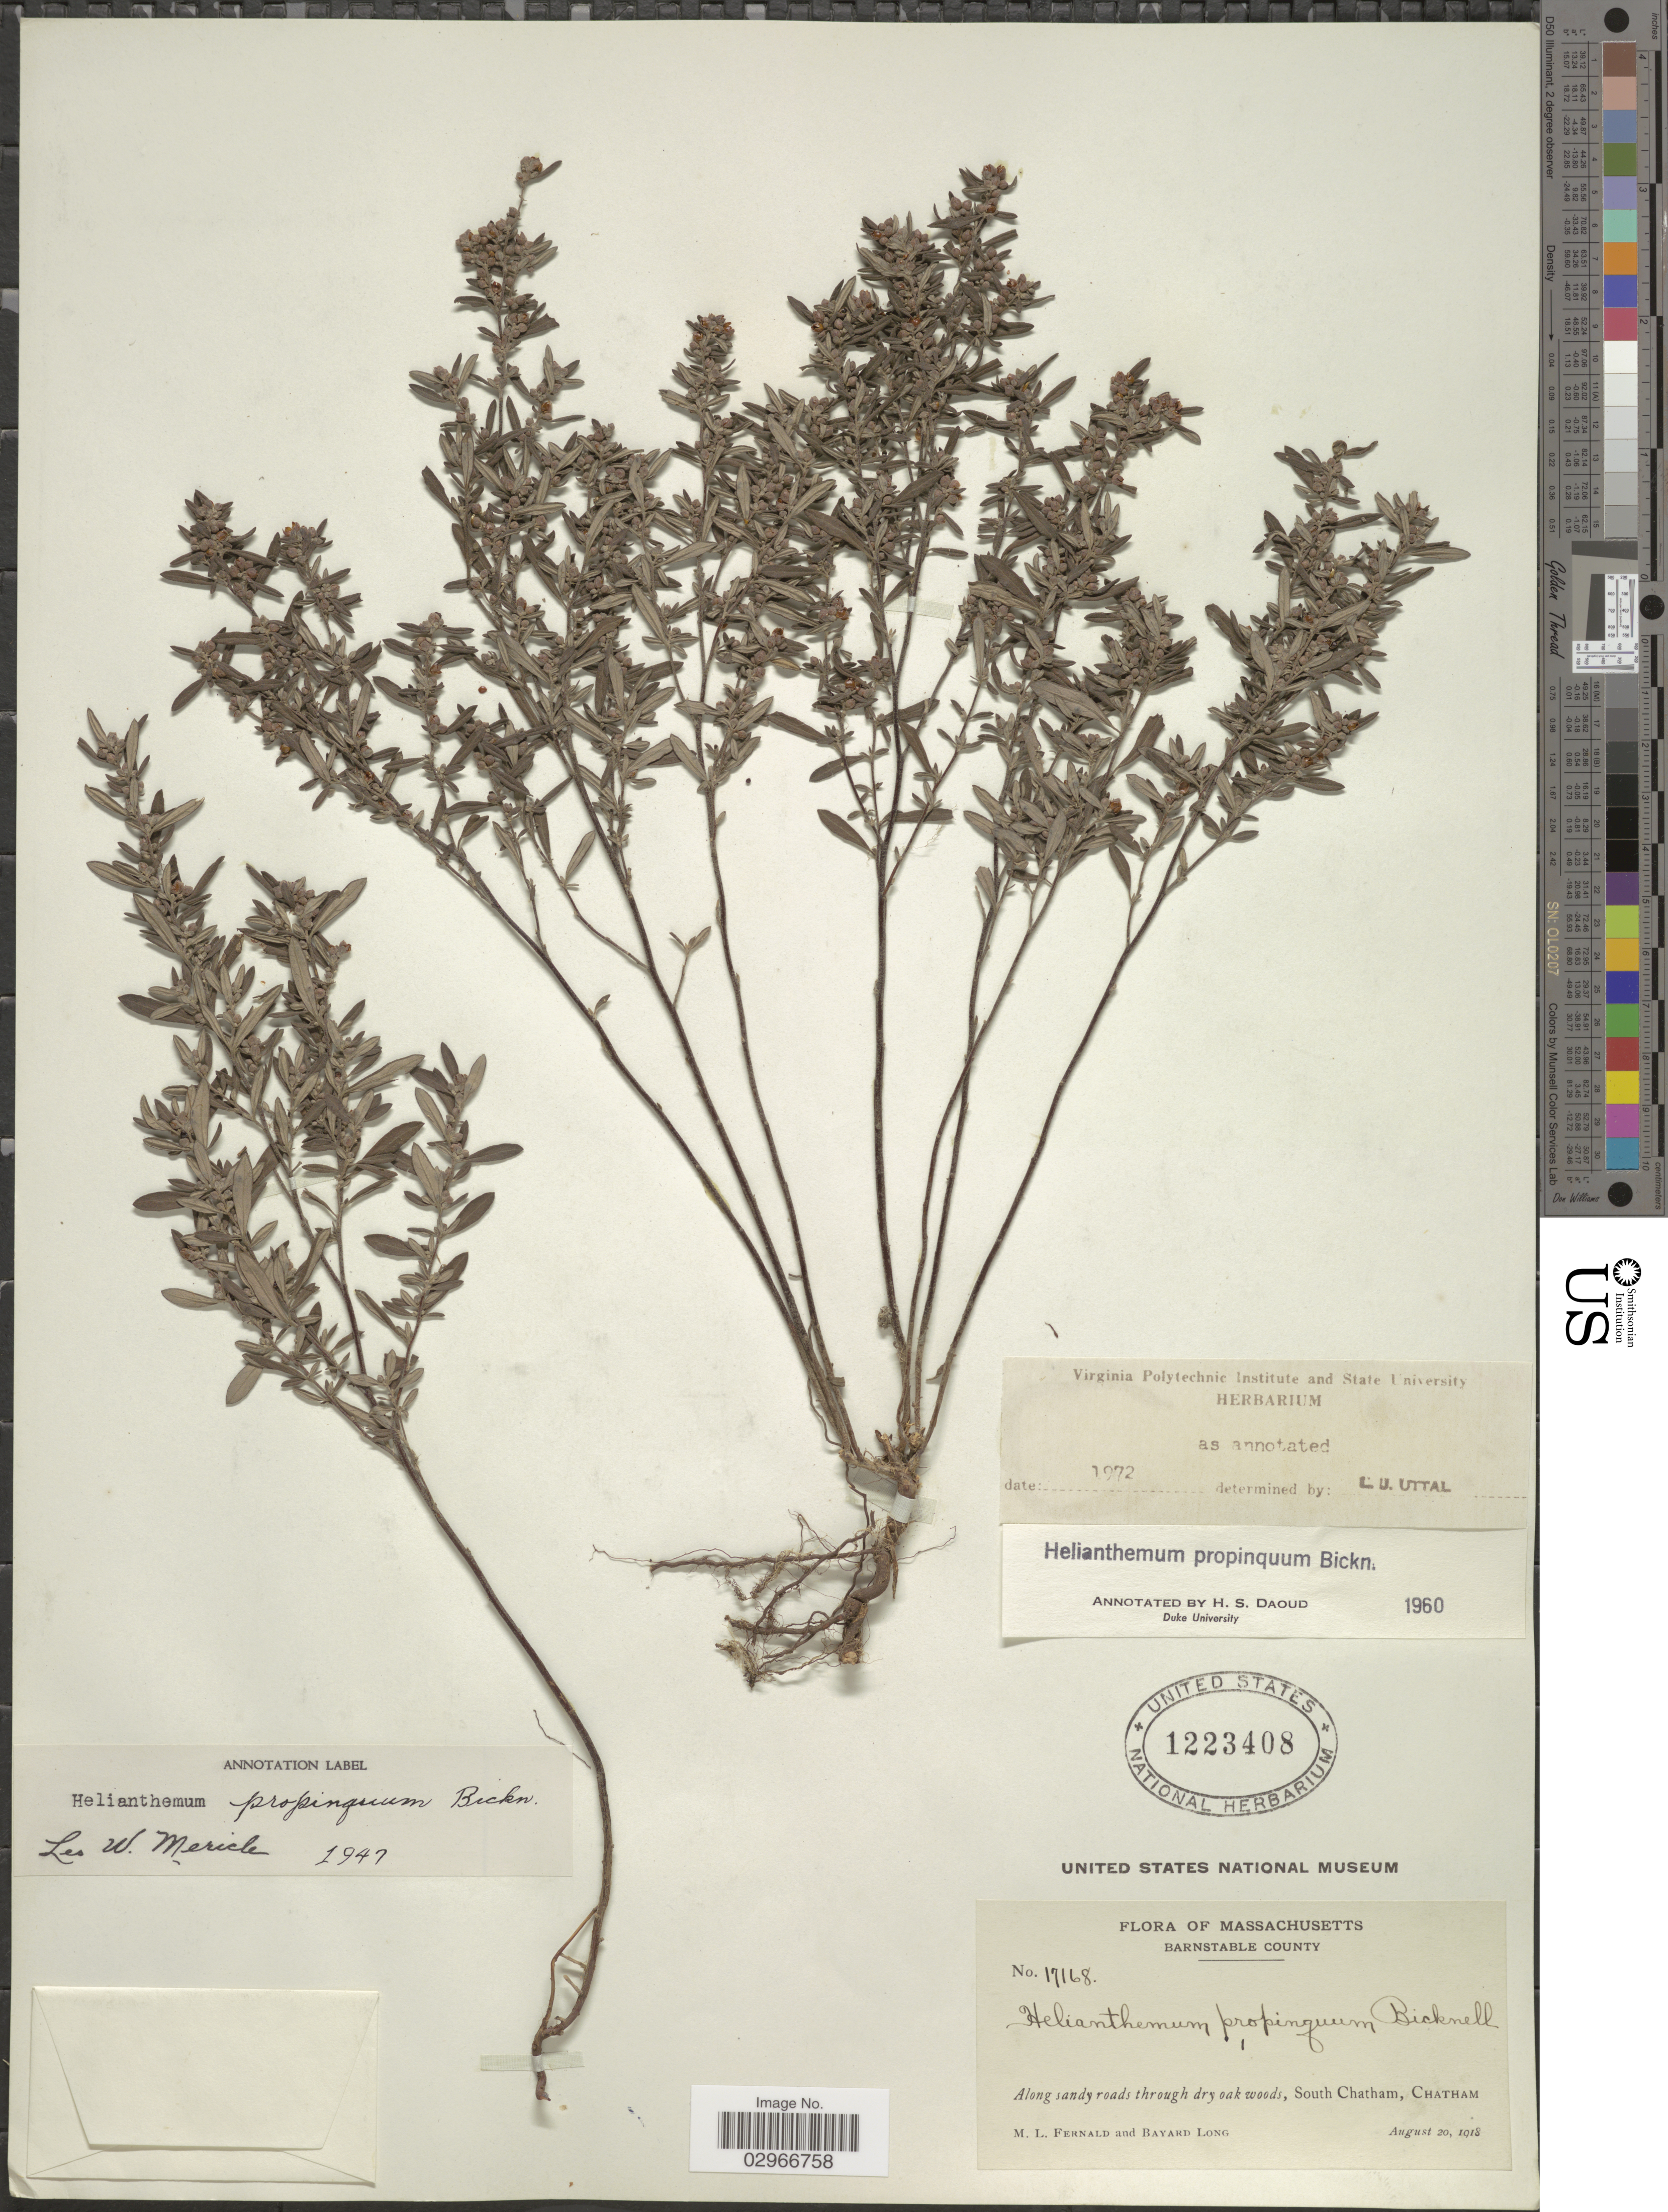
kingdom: Plantae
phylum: Tracheophyta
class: Magnoliopsida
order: Malvales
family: Cistaceae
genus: Helianthemum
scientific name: Helianthemum propinquum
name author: E.P. Bicknell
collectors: M. L. Fernald & B. Long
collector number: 17168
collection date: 1918-08-20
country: United States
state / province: Massachusetts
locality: Barnstable County, South Chatham, Chatham.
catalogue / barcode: US 1223408